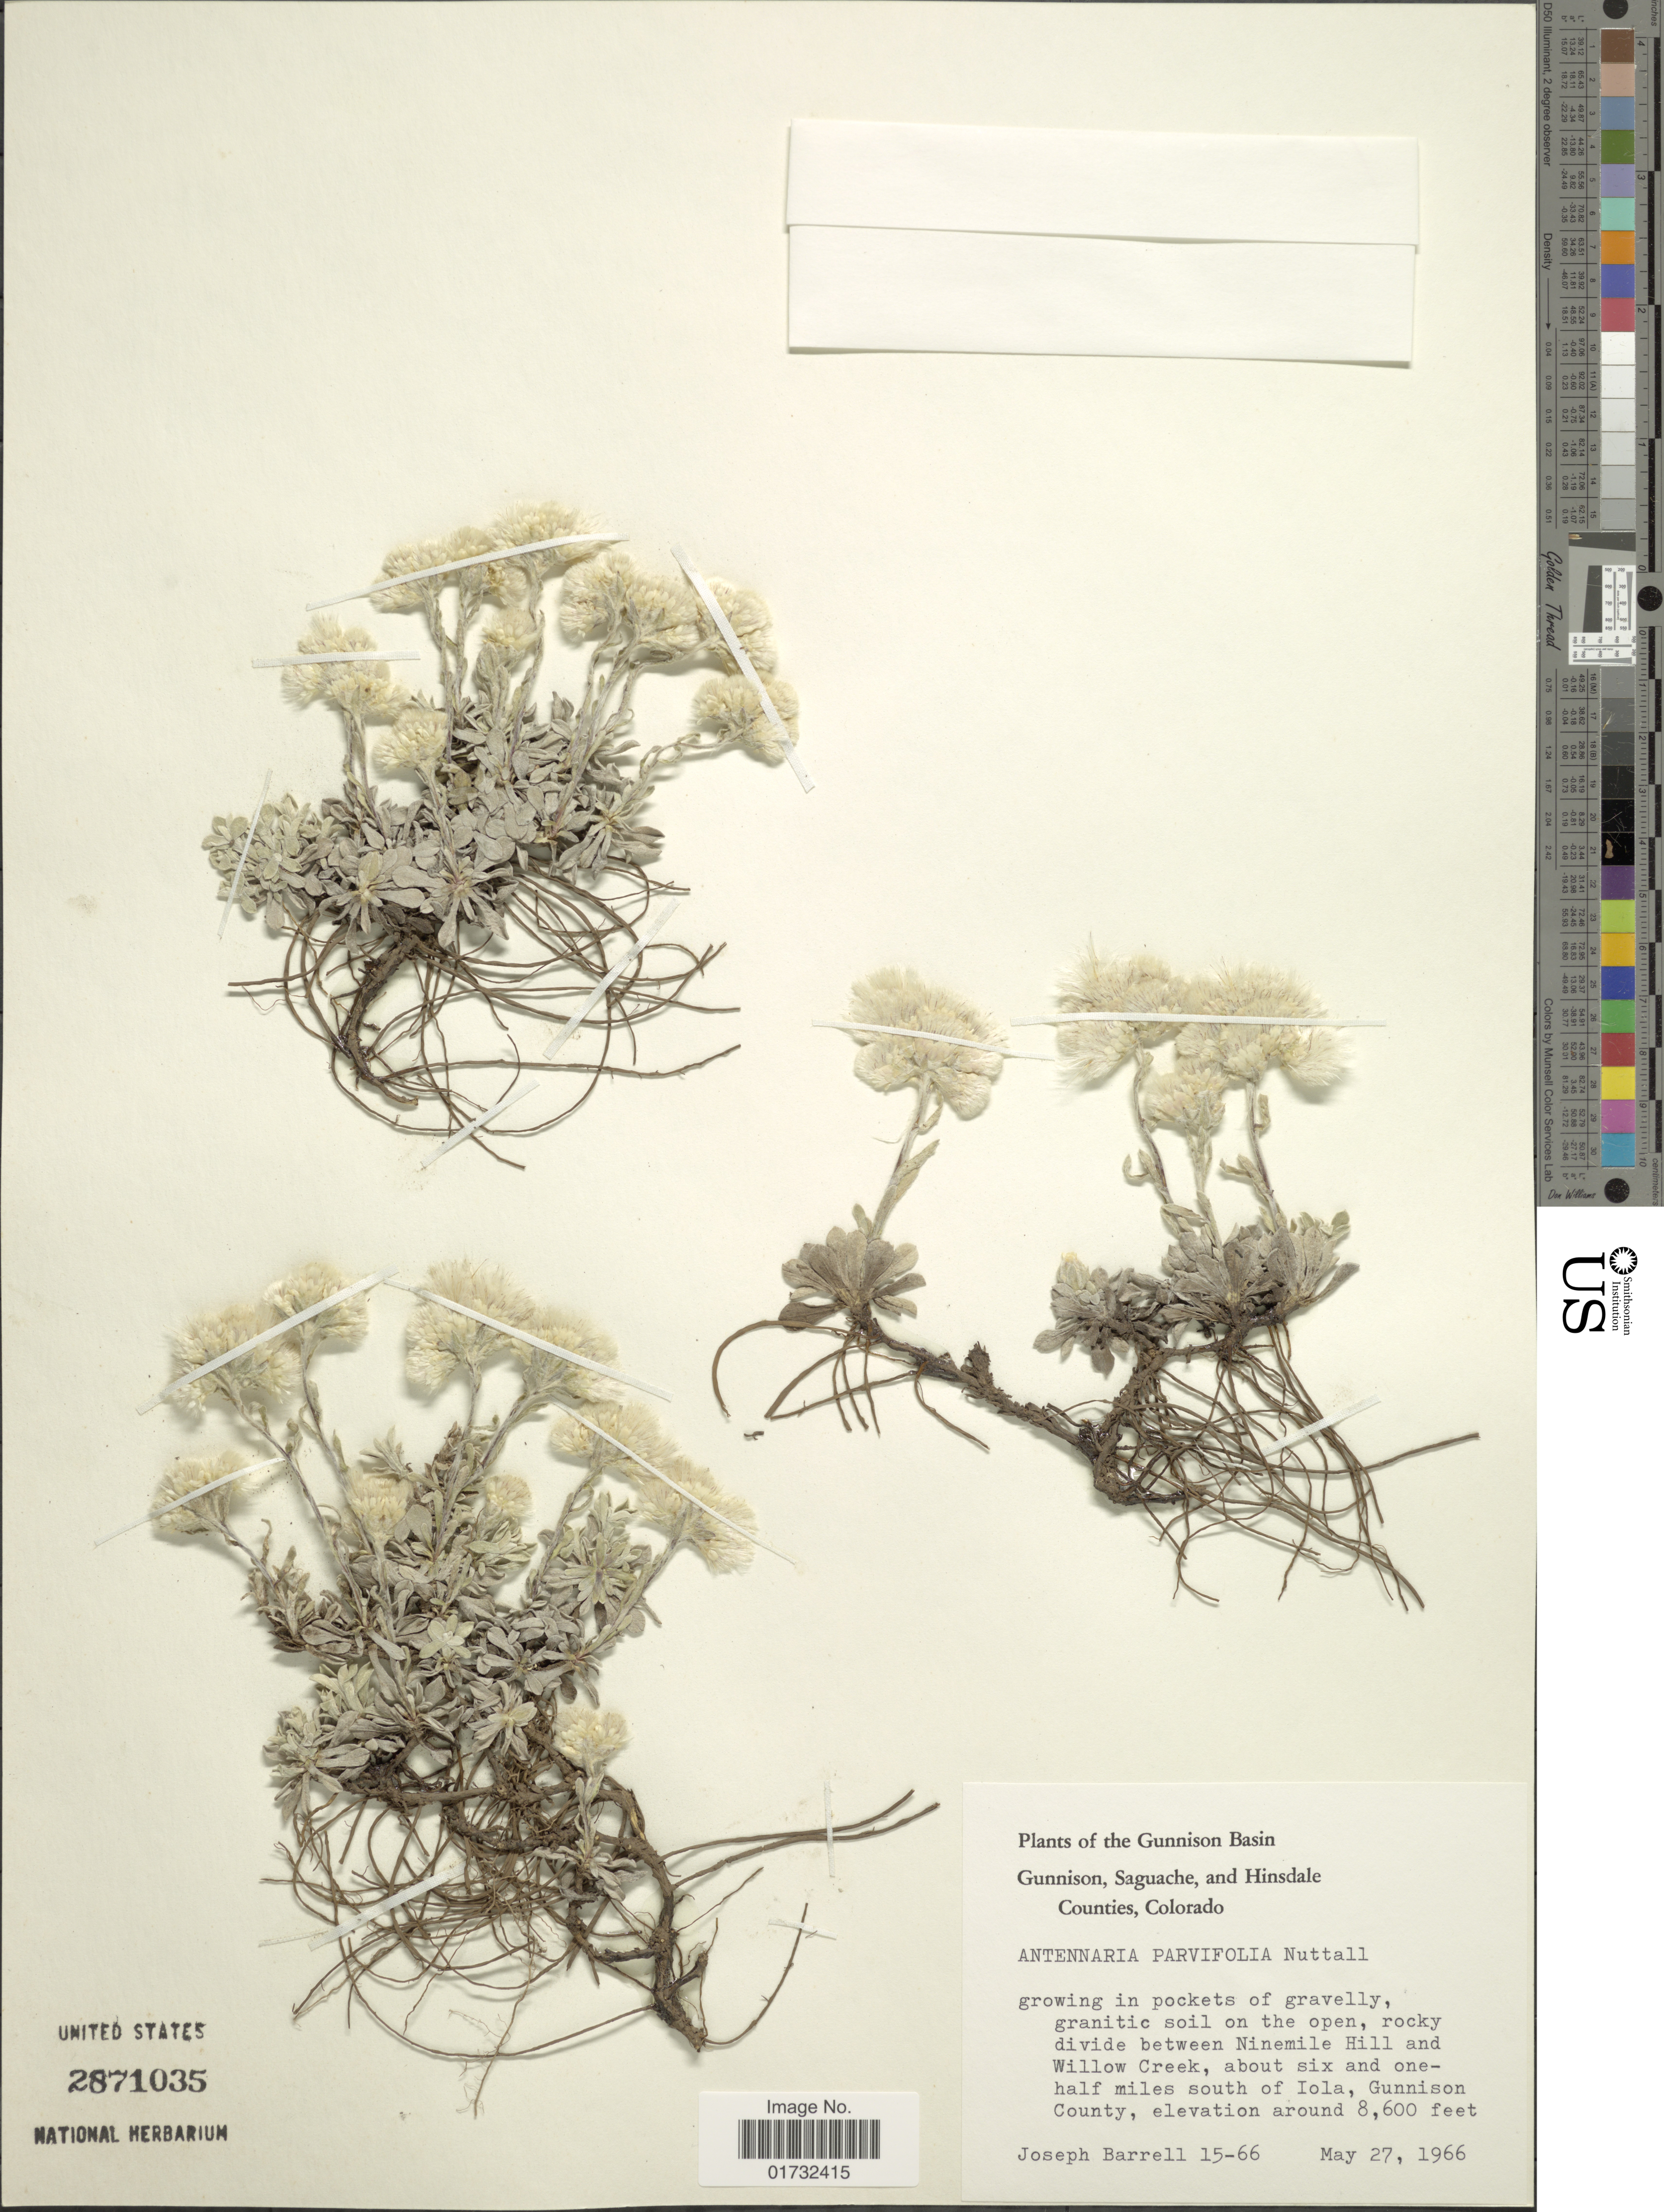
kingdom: Plantae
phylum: Tracheophyta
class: Magnoliopsida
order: Asterales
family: Asteraceae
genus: Antennaria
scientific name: Antennaria parvifolia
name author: Nutt.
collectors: J. Barrell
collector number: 15-66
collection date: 1966-05-27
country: United States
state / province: Colorado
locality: Gunnison Basin. rocky divide between Ninemile Hill and Willow Creek, about six and one-half miles south of Iola, Gunnison County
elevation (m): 2621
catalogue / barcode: US 2871035